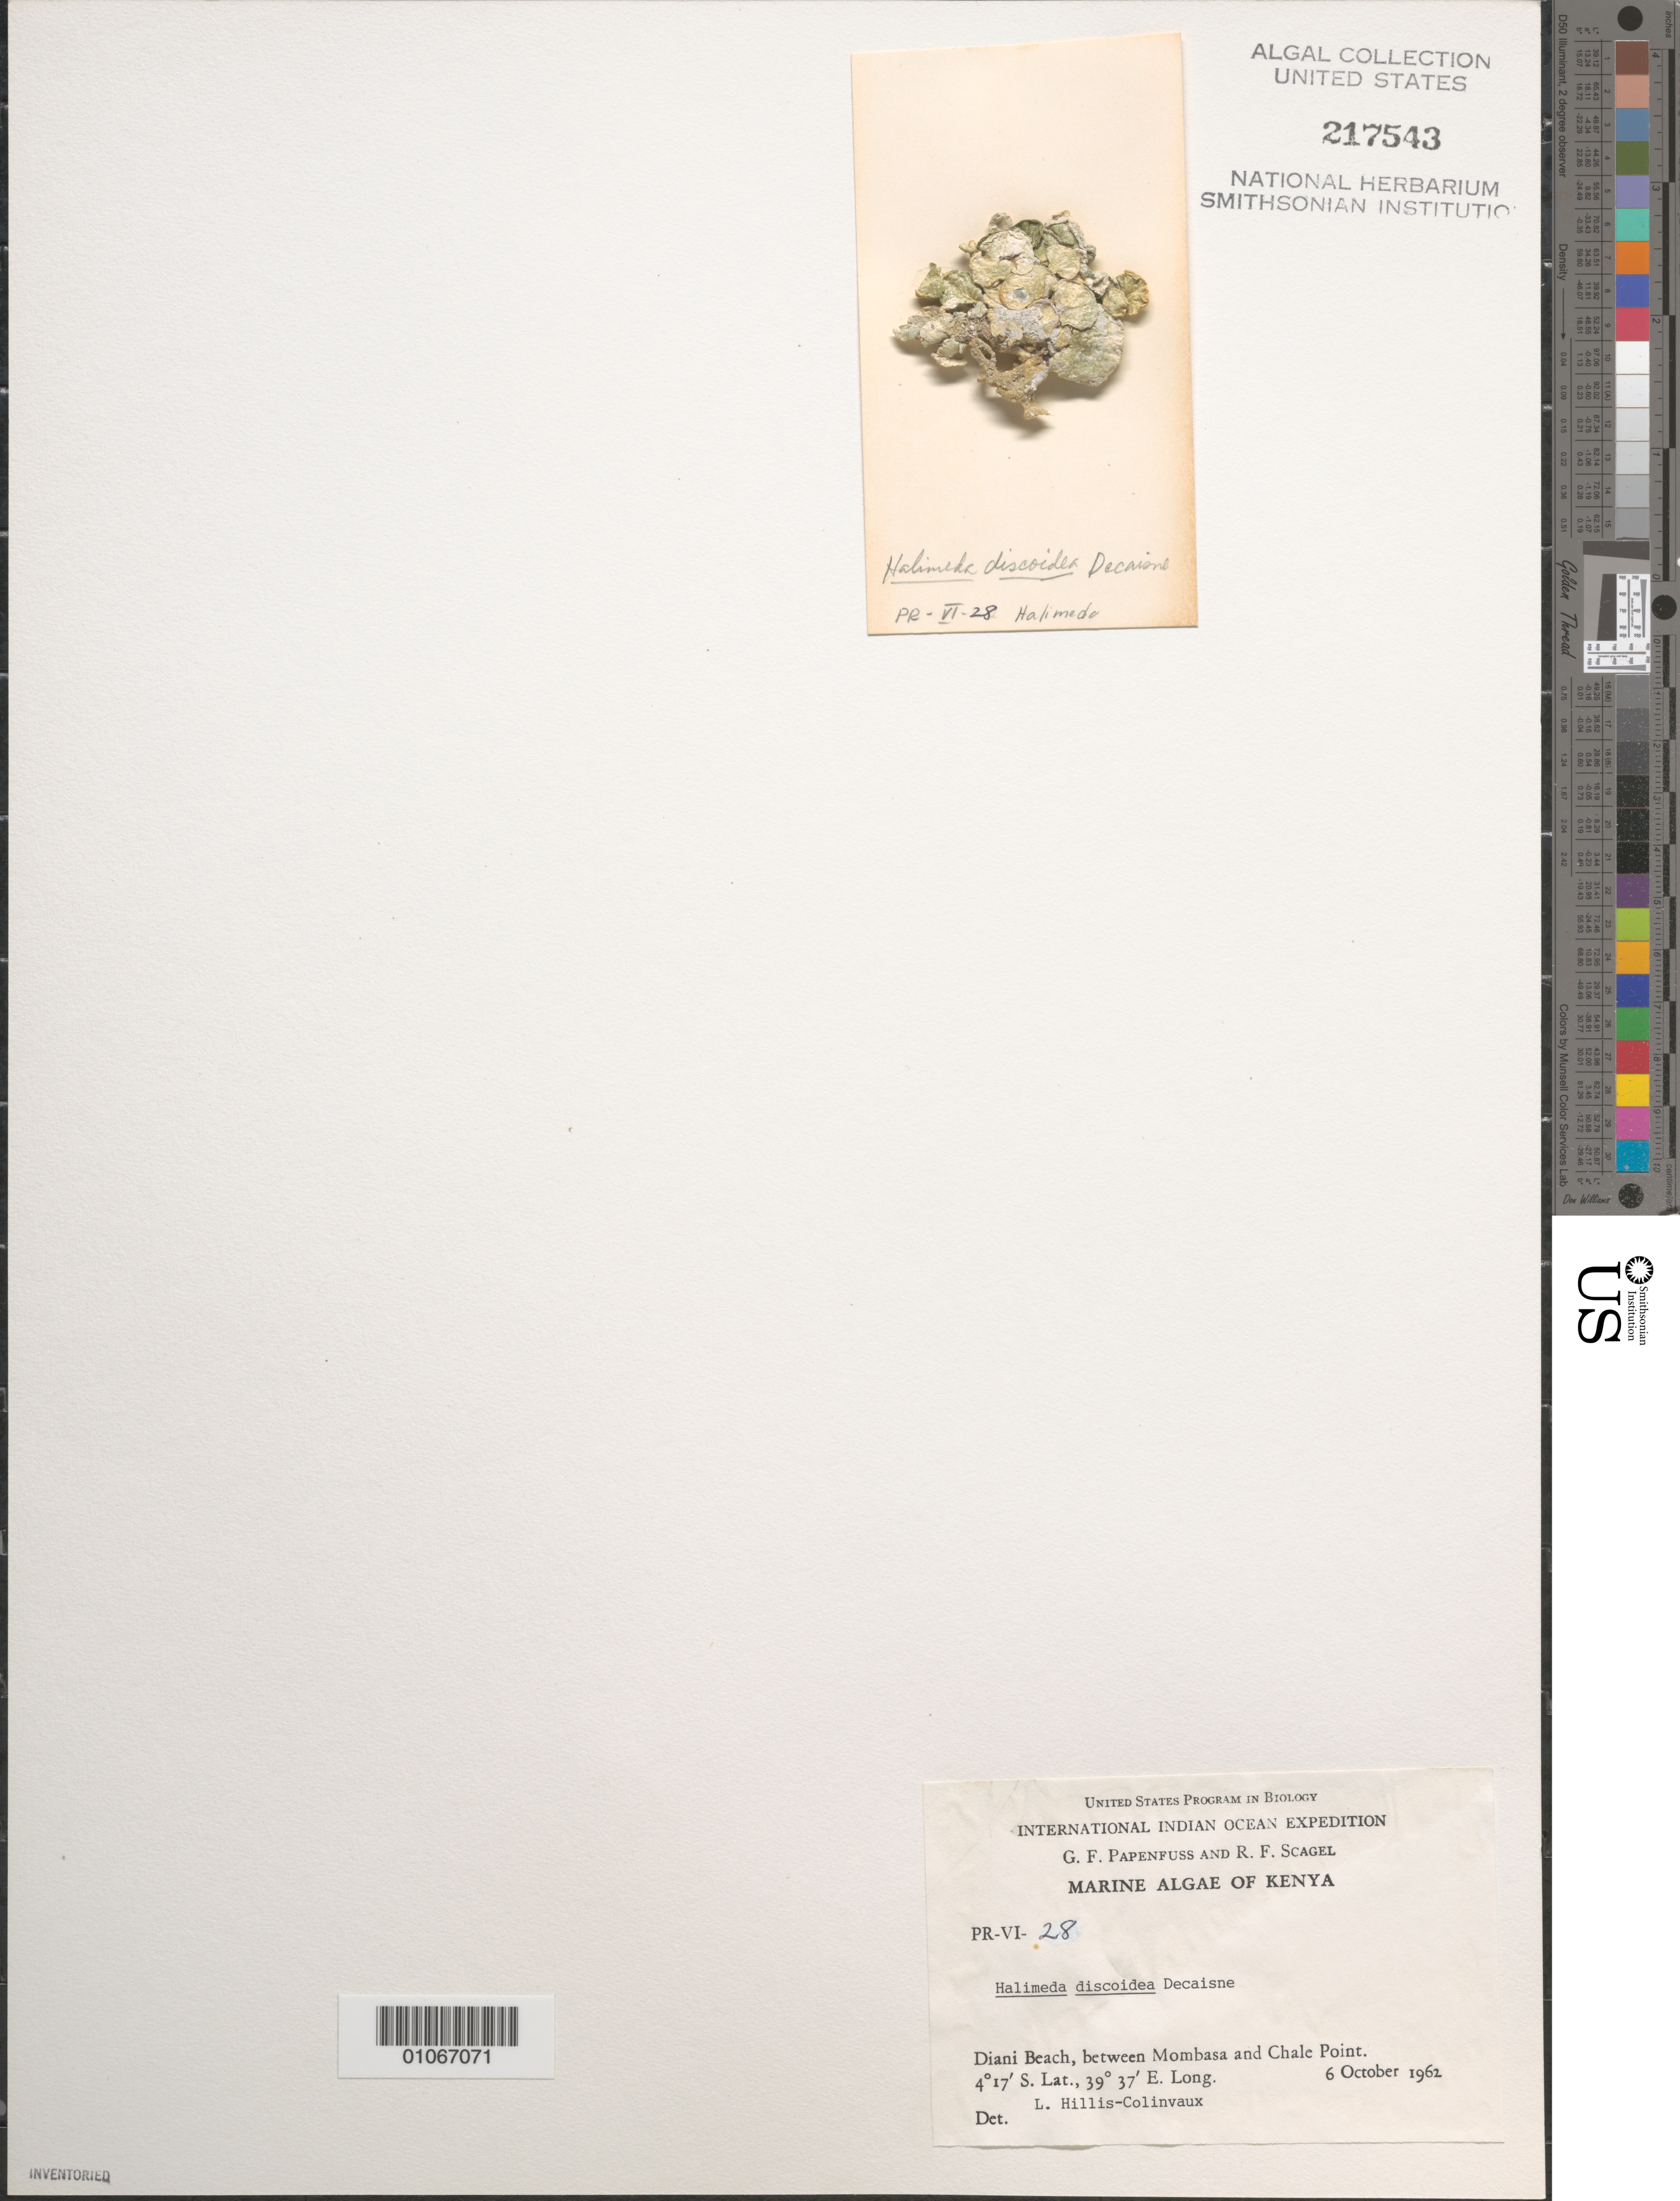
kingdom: Plantae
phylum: Chlorophyta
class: Ulvophyceae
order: Bryopsidales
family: Halimedaceae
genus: Halimeda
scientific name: Halimeda discoidea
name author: Decne.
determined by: Hillis-Colinvaux, L.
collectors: G. Papenfuss & R. F. Scagel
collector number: PR-VI-28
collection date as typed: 06 Oct 1962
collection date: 1962-10-06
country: Kenya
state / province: Mombasa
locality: Diani Beach, between Mombasa and Chale Point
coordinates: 4 17'S, 39 37'E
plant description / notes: International Indian Ocean Expedition, 1962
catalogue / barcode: US 217543